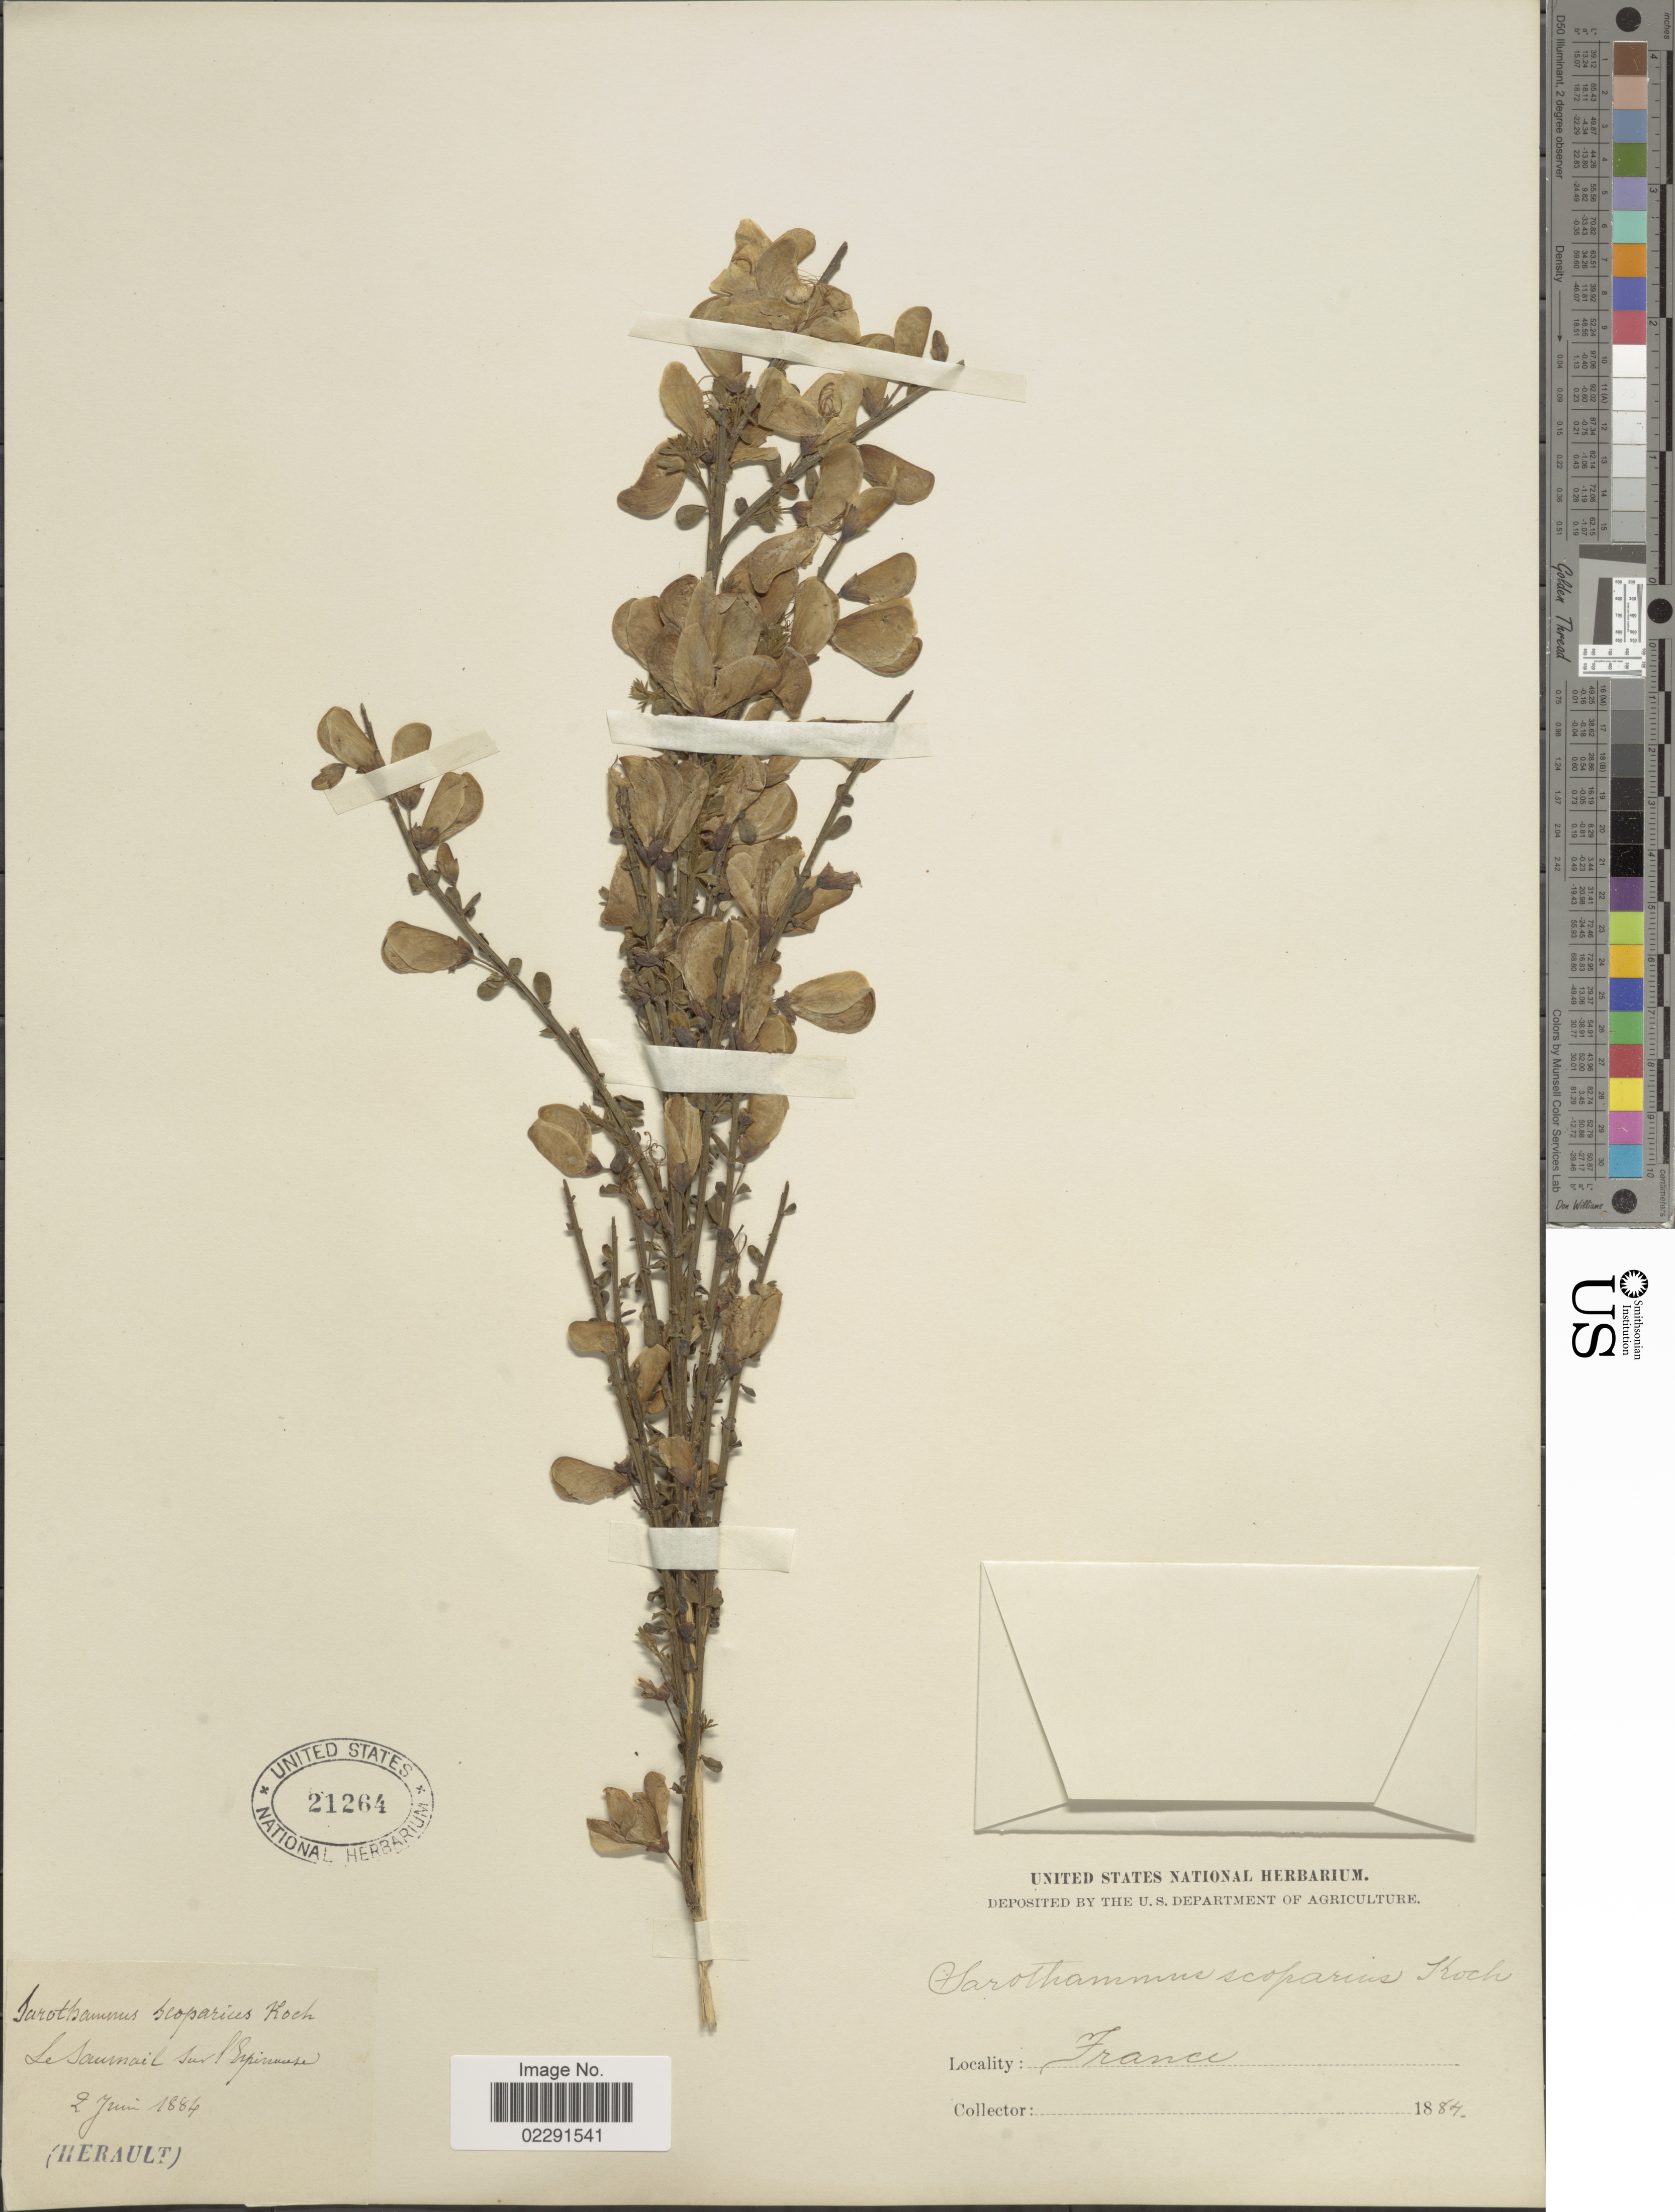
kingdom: Plantae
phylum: Tracheophyta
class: Magnoliopsida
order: Fabales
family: Fabaceae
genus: Cytisus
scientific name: Cytisus scoparius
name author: (L.) Link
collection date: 1884-06-02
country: France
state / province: Occitanie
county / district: Hérault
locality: Le Saummait sur l'Espinanse (Herault). [interpreted]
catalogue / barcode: US 21264